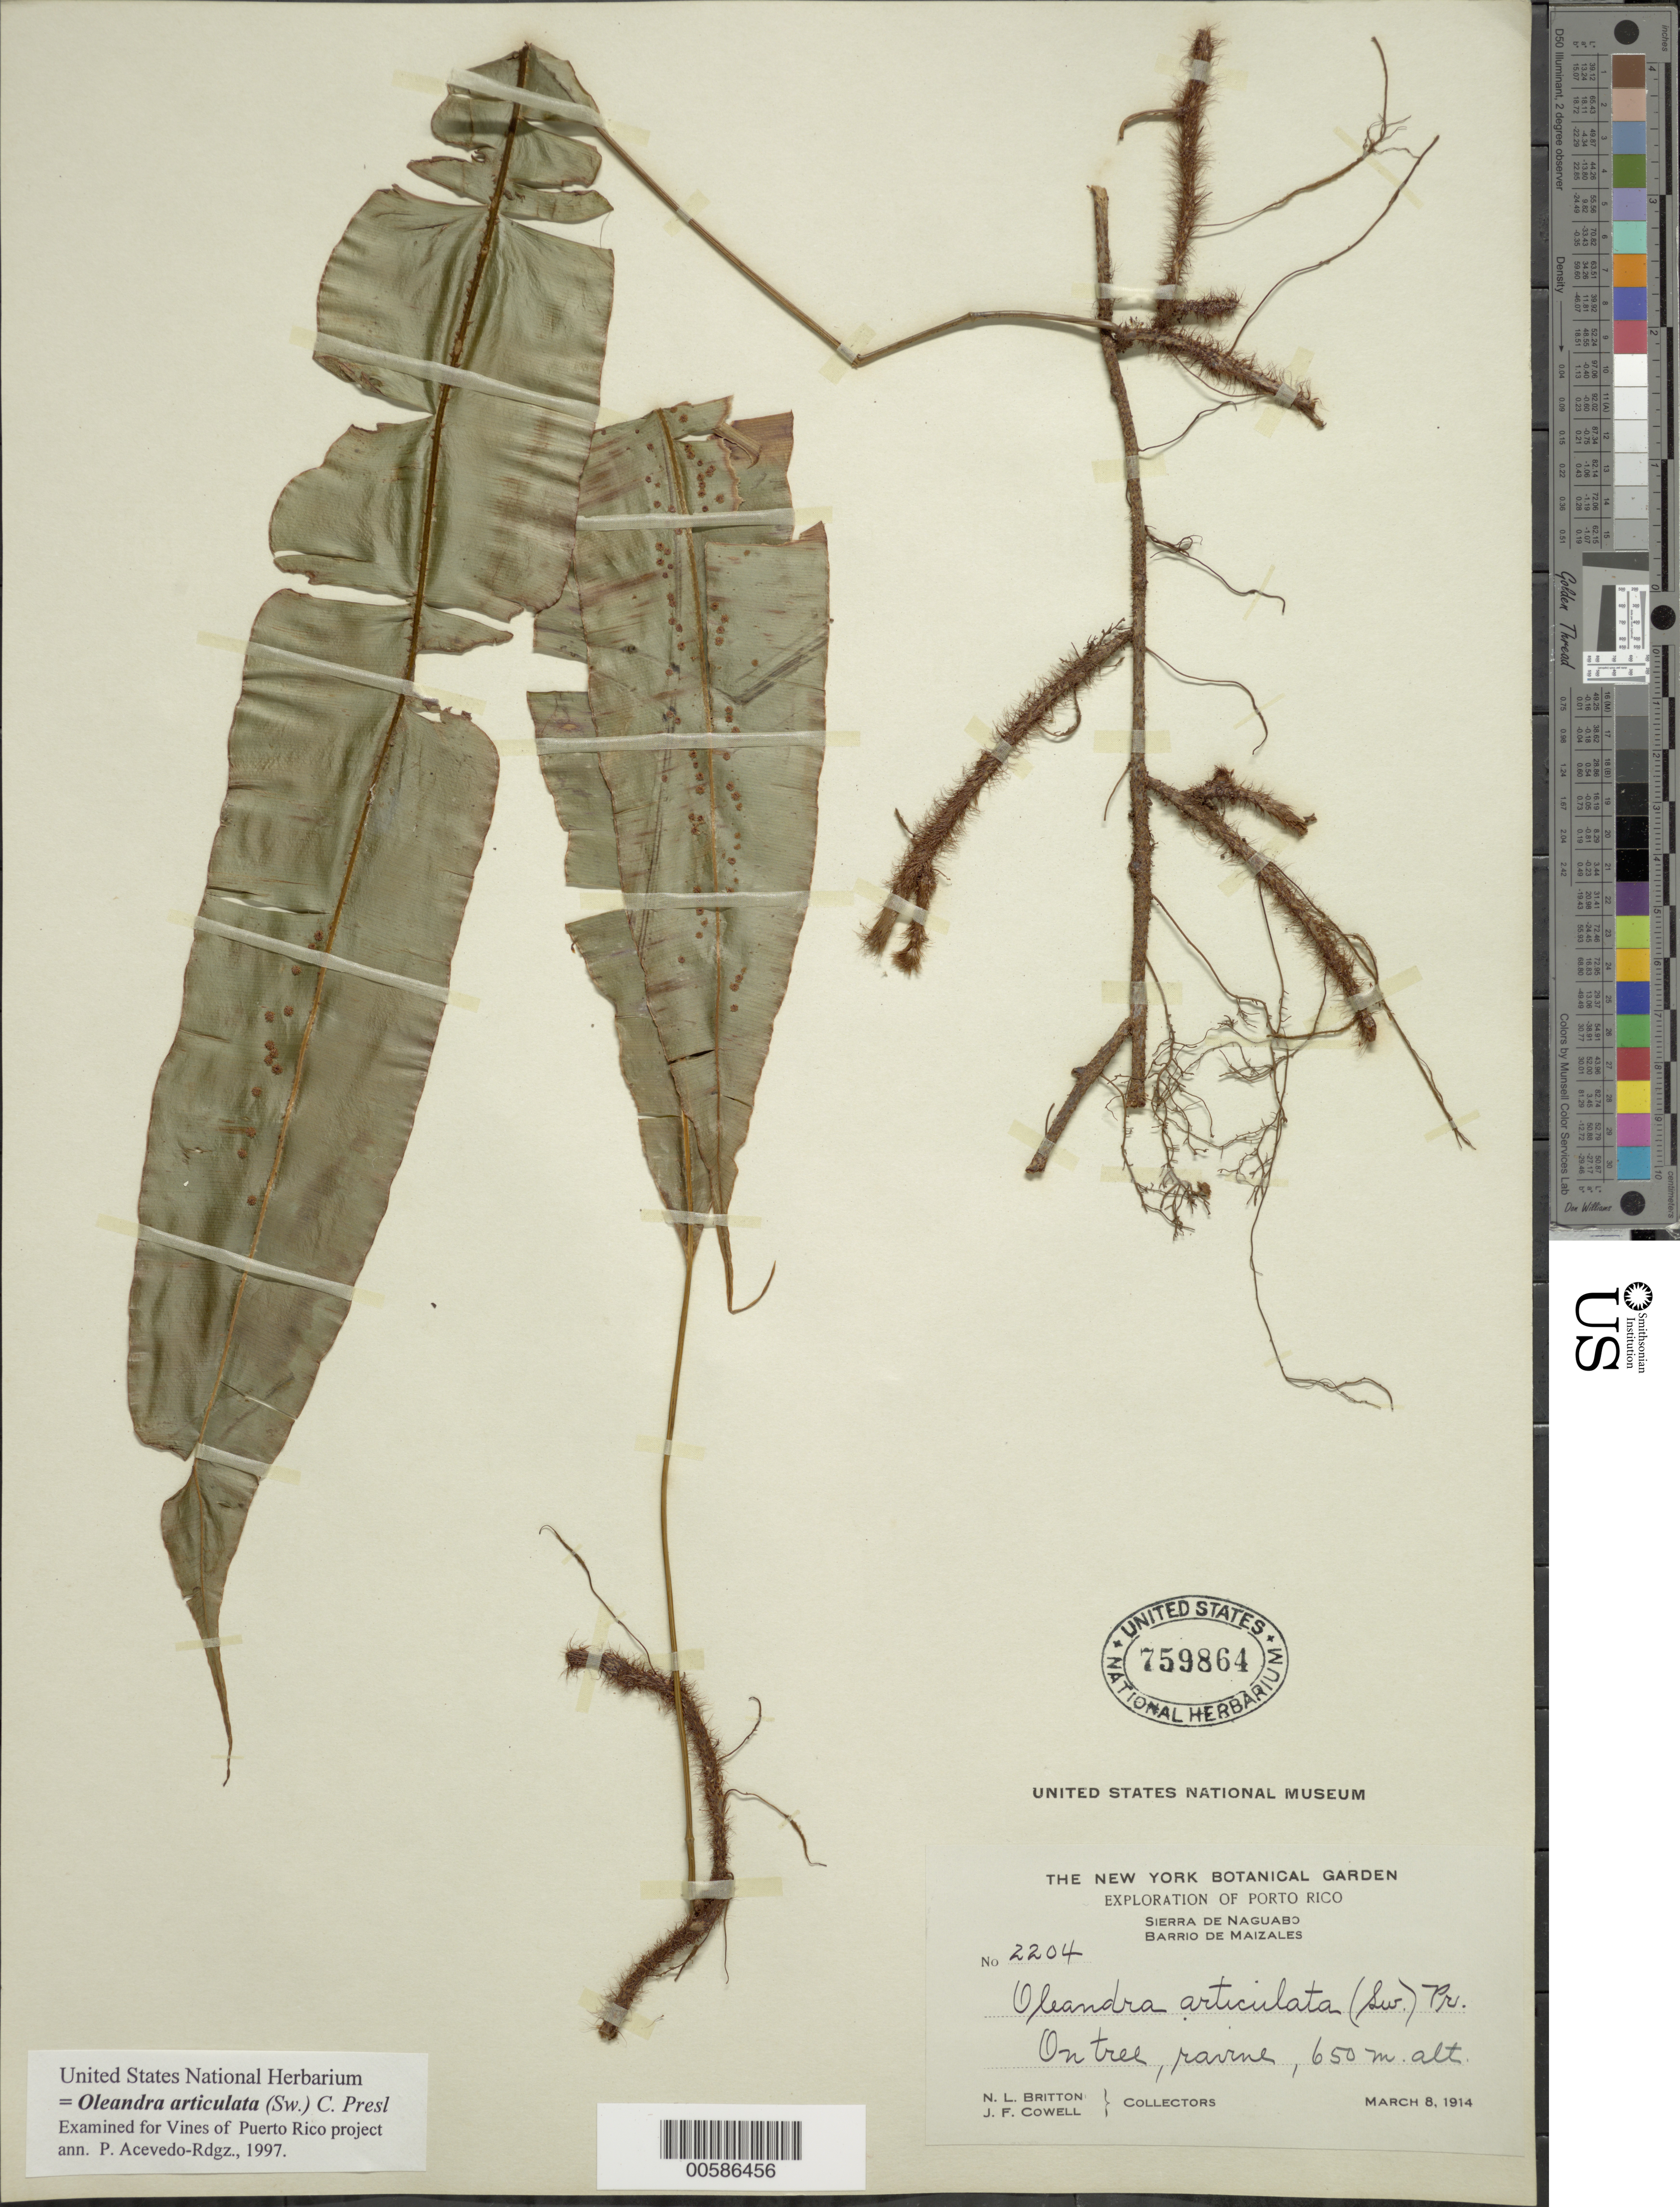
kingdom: Plantae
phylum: Tracheophyta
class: Polypodiopsida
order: Polypodiales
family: Oleandraceae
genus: Oleandra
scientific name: Oleandra articulata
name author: (Sw.) C. Presl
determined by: Acevedo-Rodríguez, P., (BOT), Smithsonian Institution - National Museum of Natural History (UNITED STATES)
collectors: N. Britton & J. F. Cowell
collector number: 2204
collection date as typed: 08 Mar 1914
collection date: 1914-03-08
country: Puerto Rico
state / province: Naguabo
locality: Sierra de Naguabo, Barrio de Maizales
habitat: On tree, ravine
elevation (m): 650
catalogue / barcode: US 759864